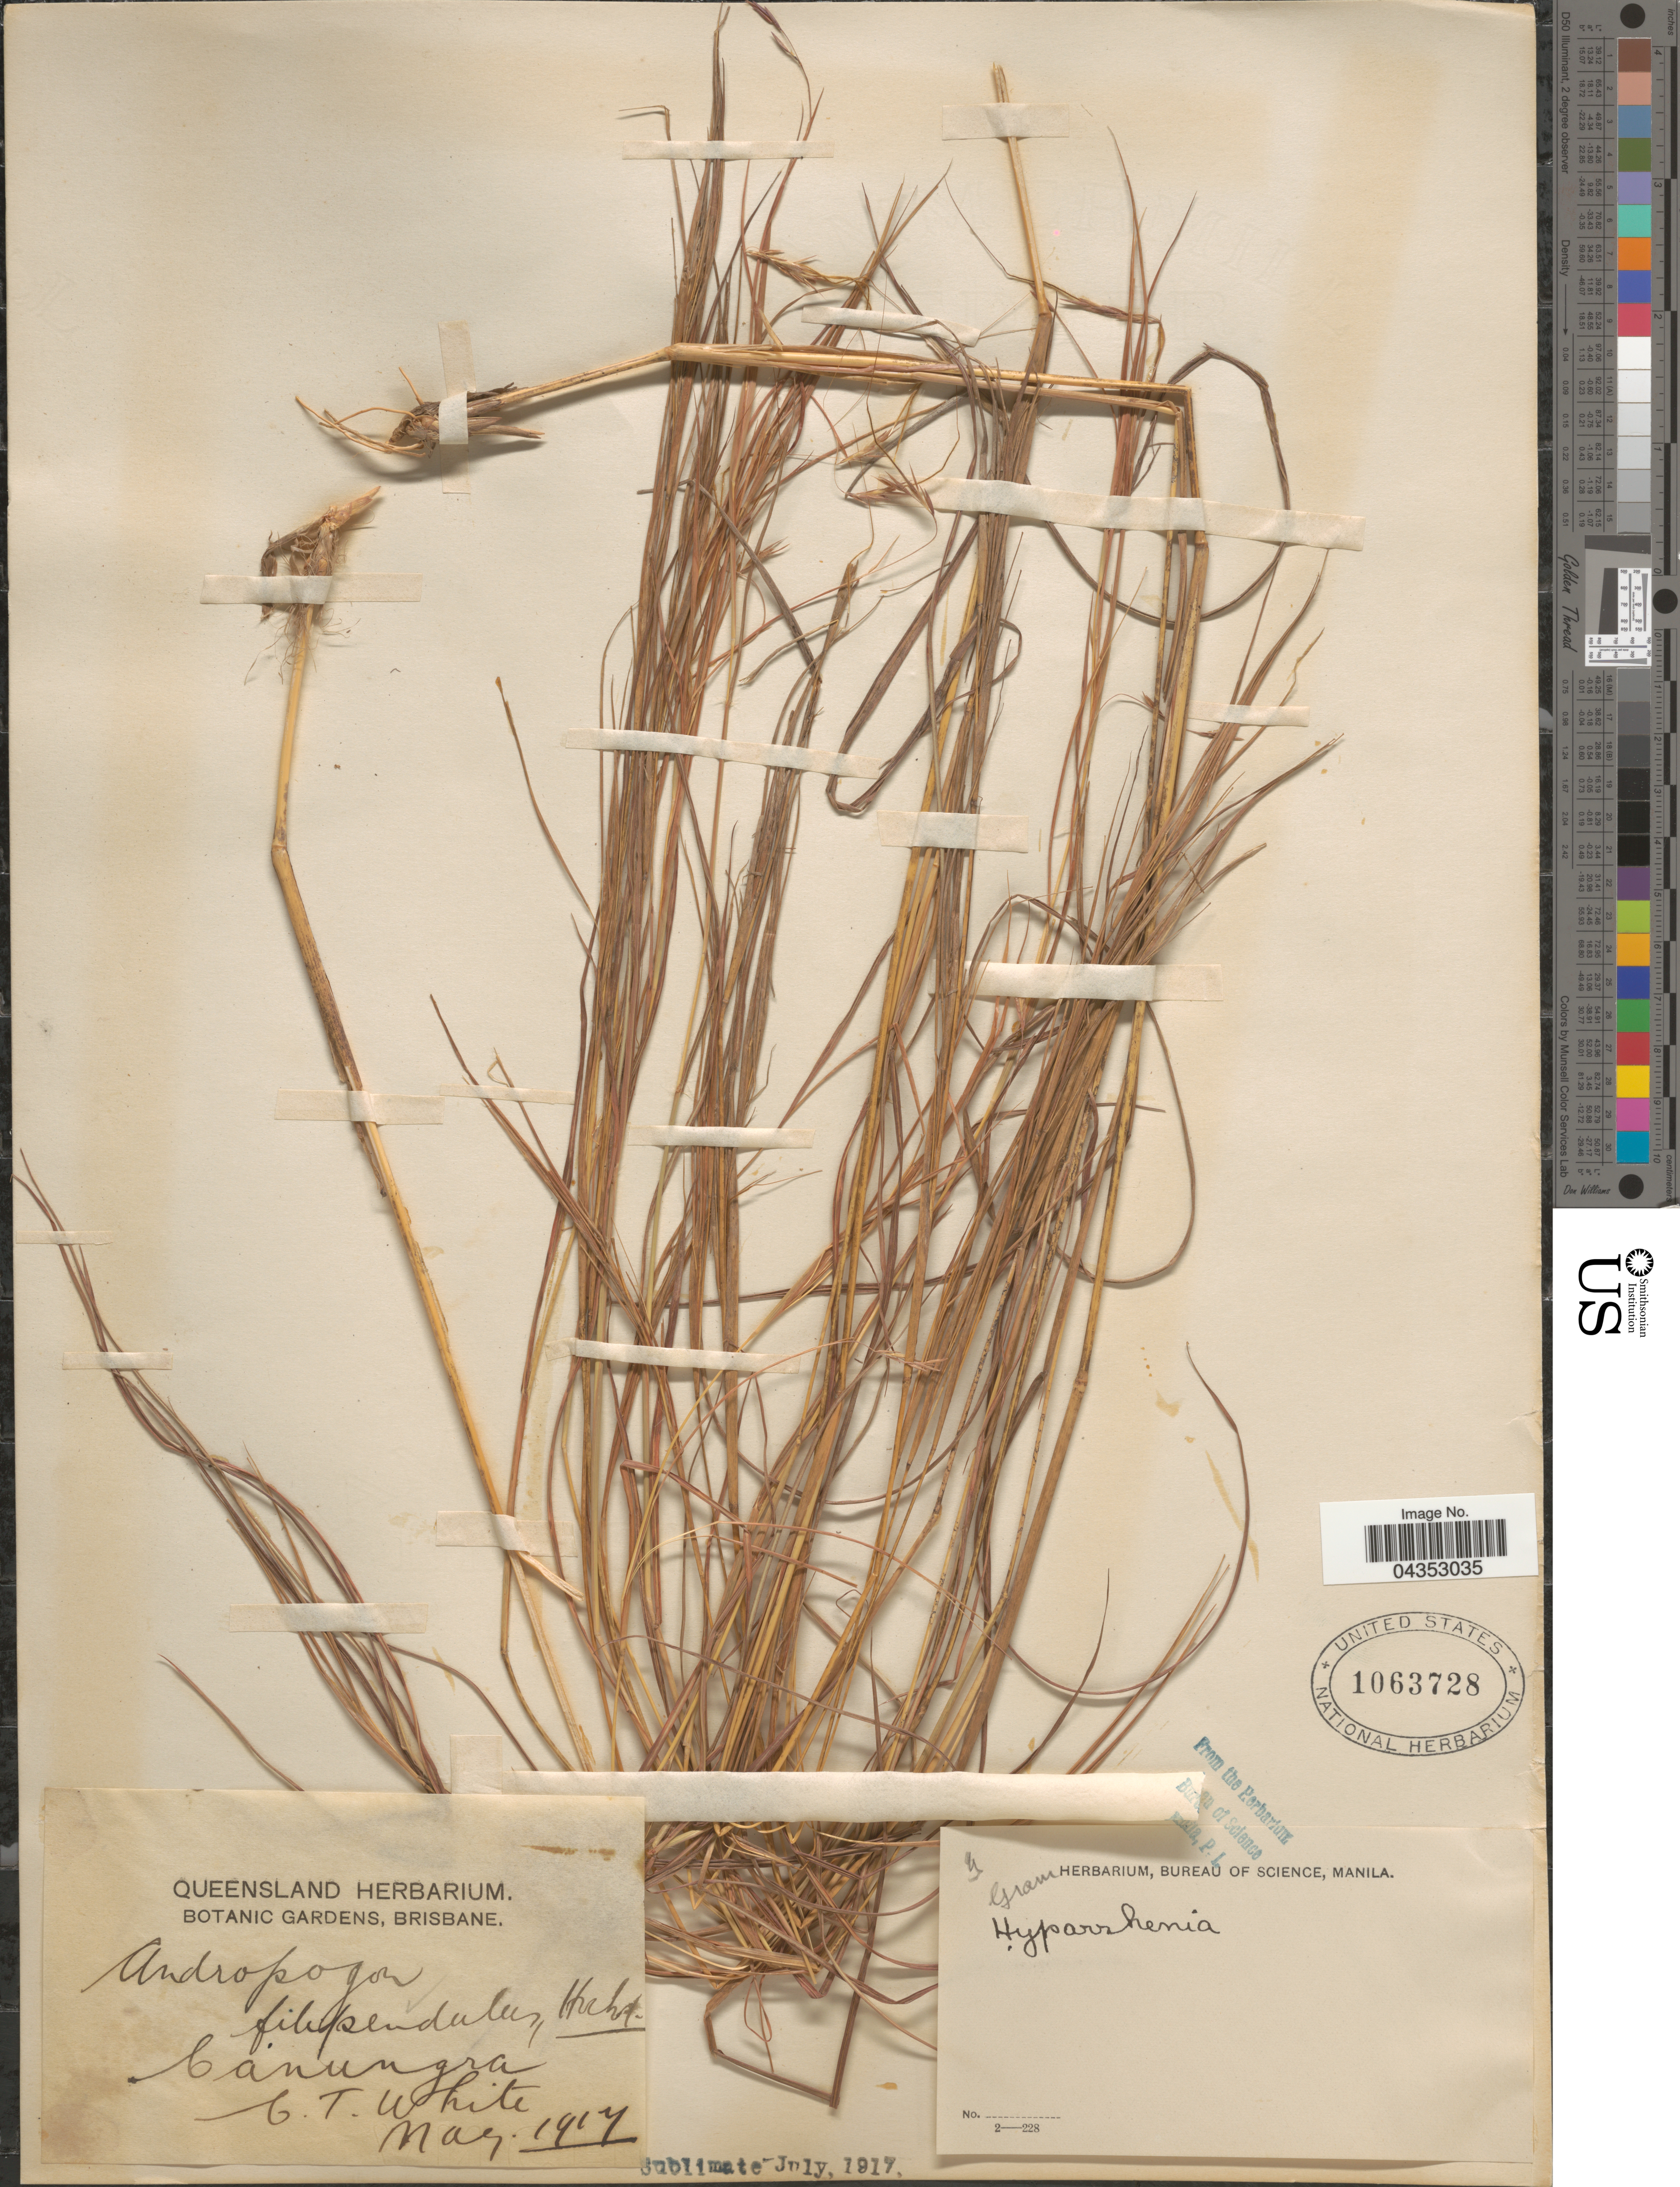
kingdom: Plantae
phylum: Tracheophyta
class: Liliopsida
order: Poales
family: Poaceae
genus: Hyparrhenia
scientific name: Hyparrhenia filipendula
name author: (Hochr.) Stapf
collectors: C. T. White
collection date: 1917-05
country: Australia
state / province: Queensland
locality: Canungra.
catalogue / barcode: US 1063728